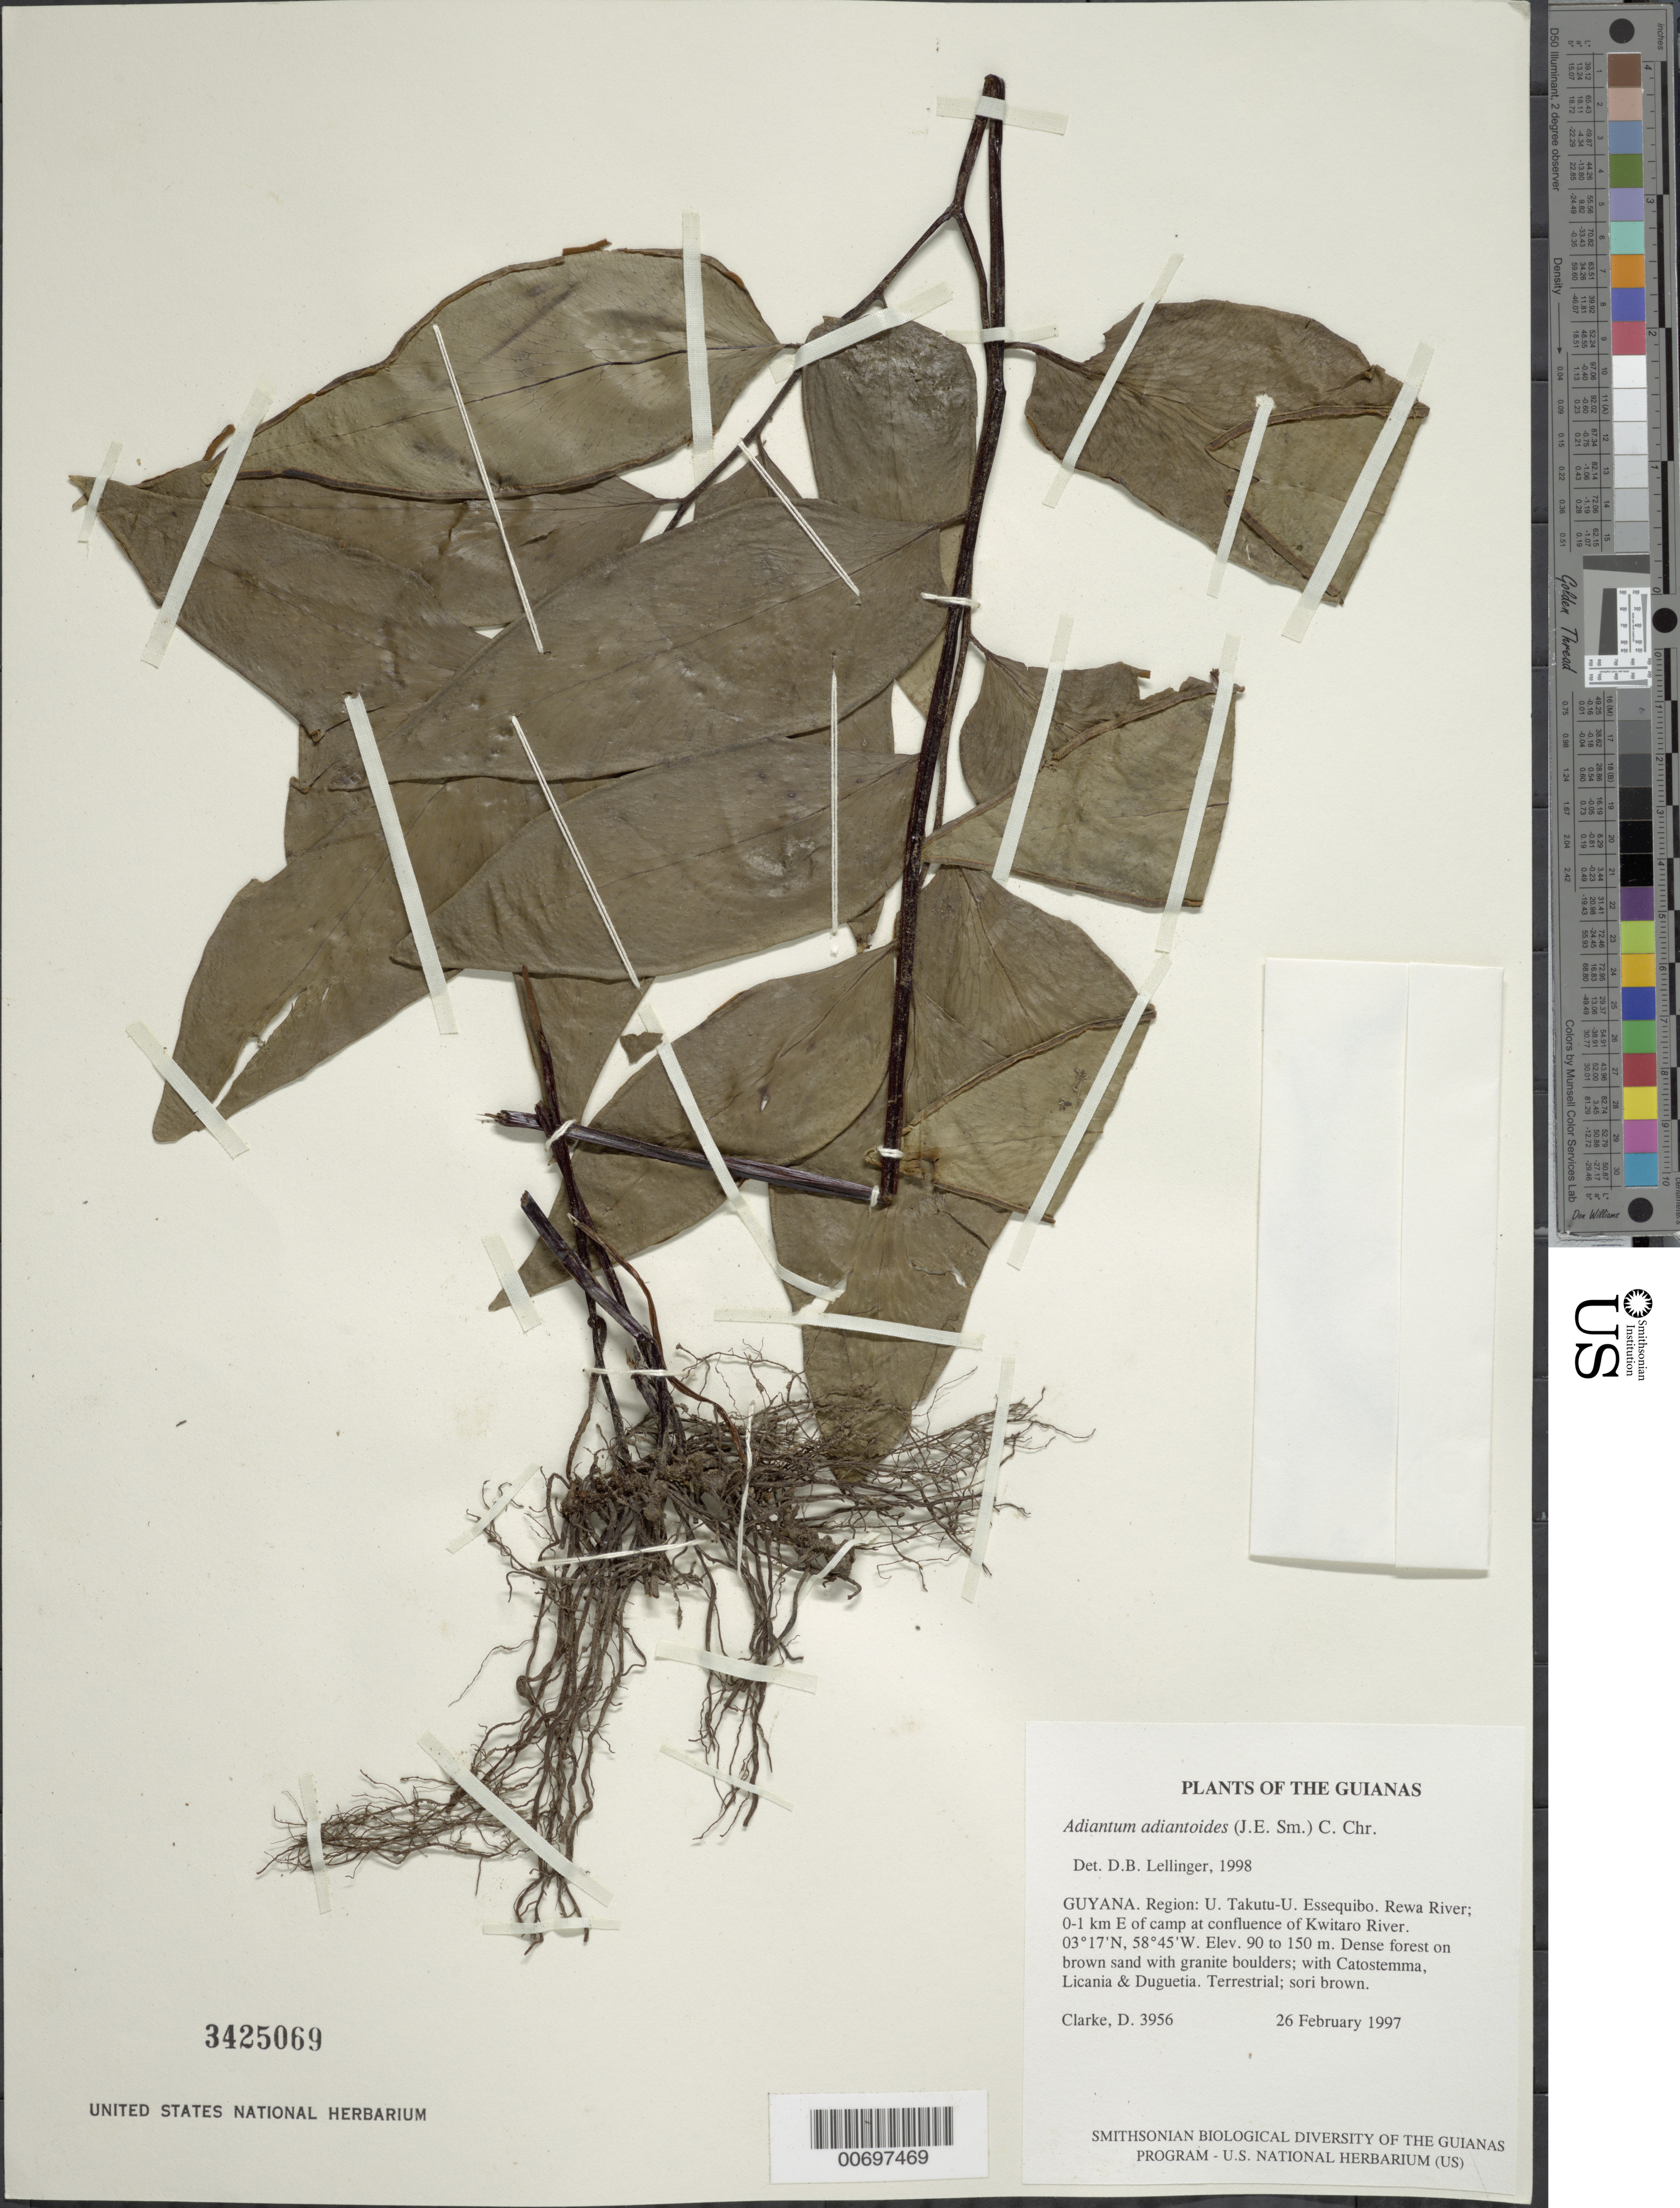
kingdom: Plantae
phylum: Tracheophyta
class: Polypodiopsida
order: Polypodiales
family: Pteridaceae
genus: Adiantum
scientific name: Adiantum adiantoides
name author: (J. Sm.) C. Chr.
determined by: Lellinger, David B., (BOT), Smithsonian Institution - National Museum of Natural History (UNITED STATES)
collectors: H. D. Clarke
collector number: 3956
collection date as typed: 26 February 1997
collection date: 1997-02-26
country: Guyana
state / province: U. Takutu-U. Essequibo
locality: Rewa River; 0-1 km E of camp at confluence of Kwitaro River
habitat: Dense forest on brown sand with granite boulders; with Catostemma, Licania & Duguetia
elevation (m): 90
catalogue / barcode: US 3425069